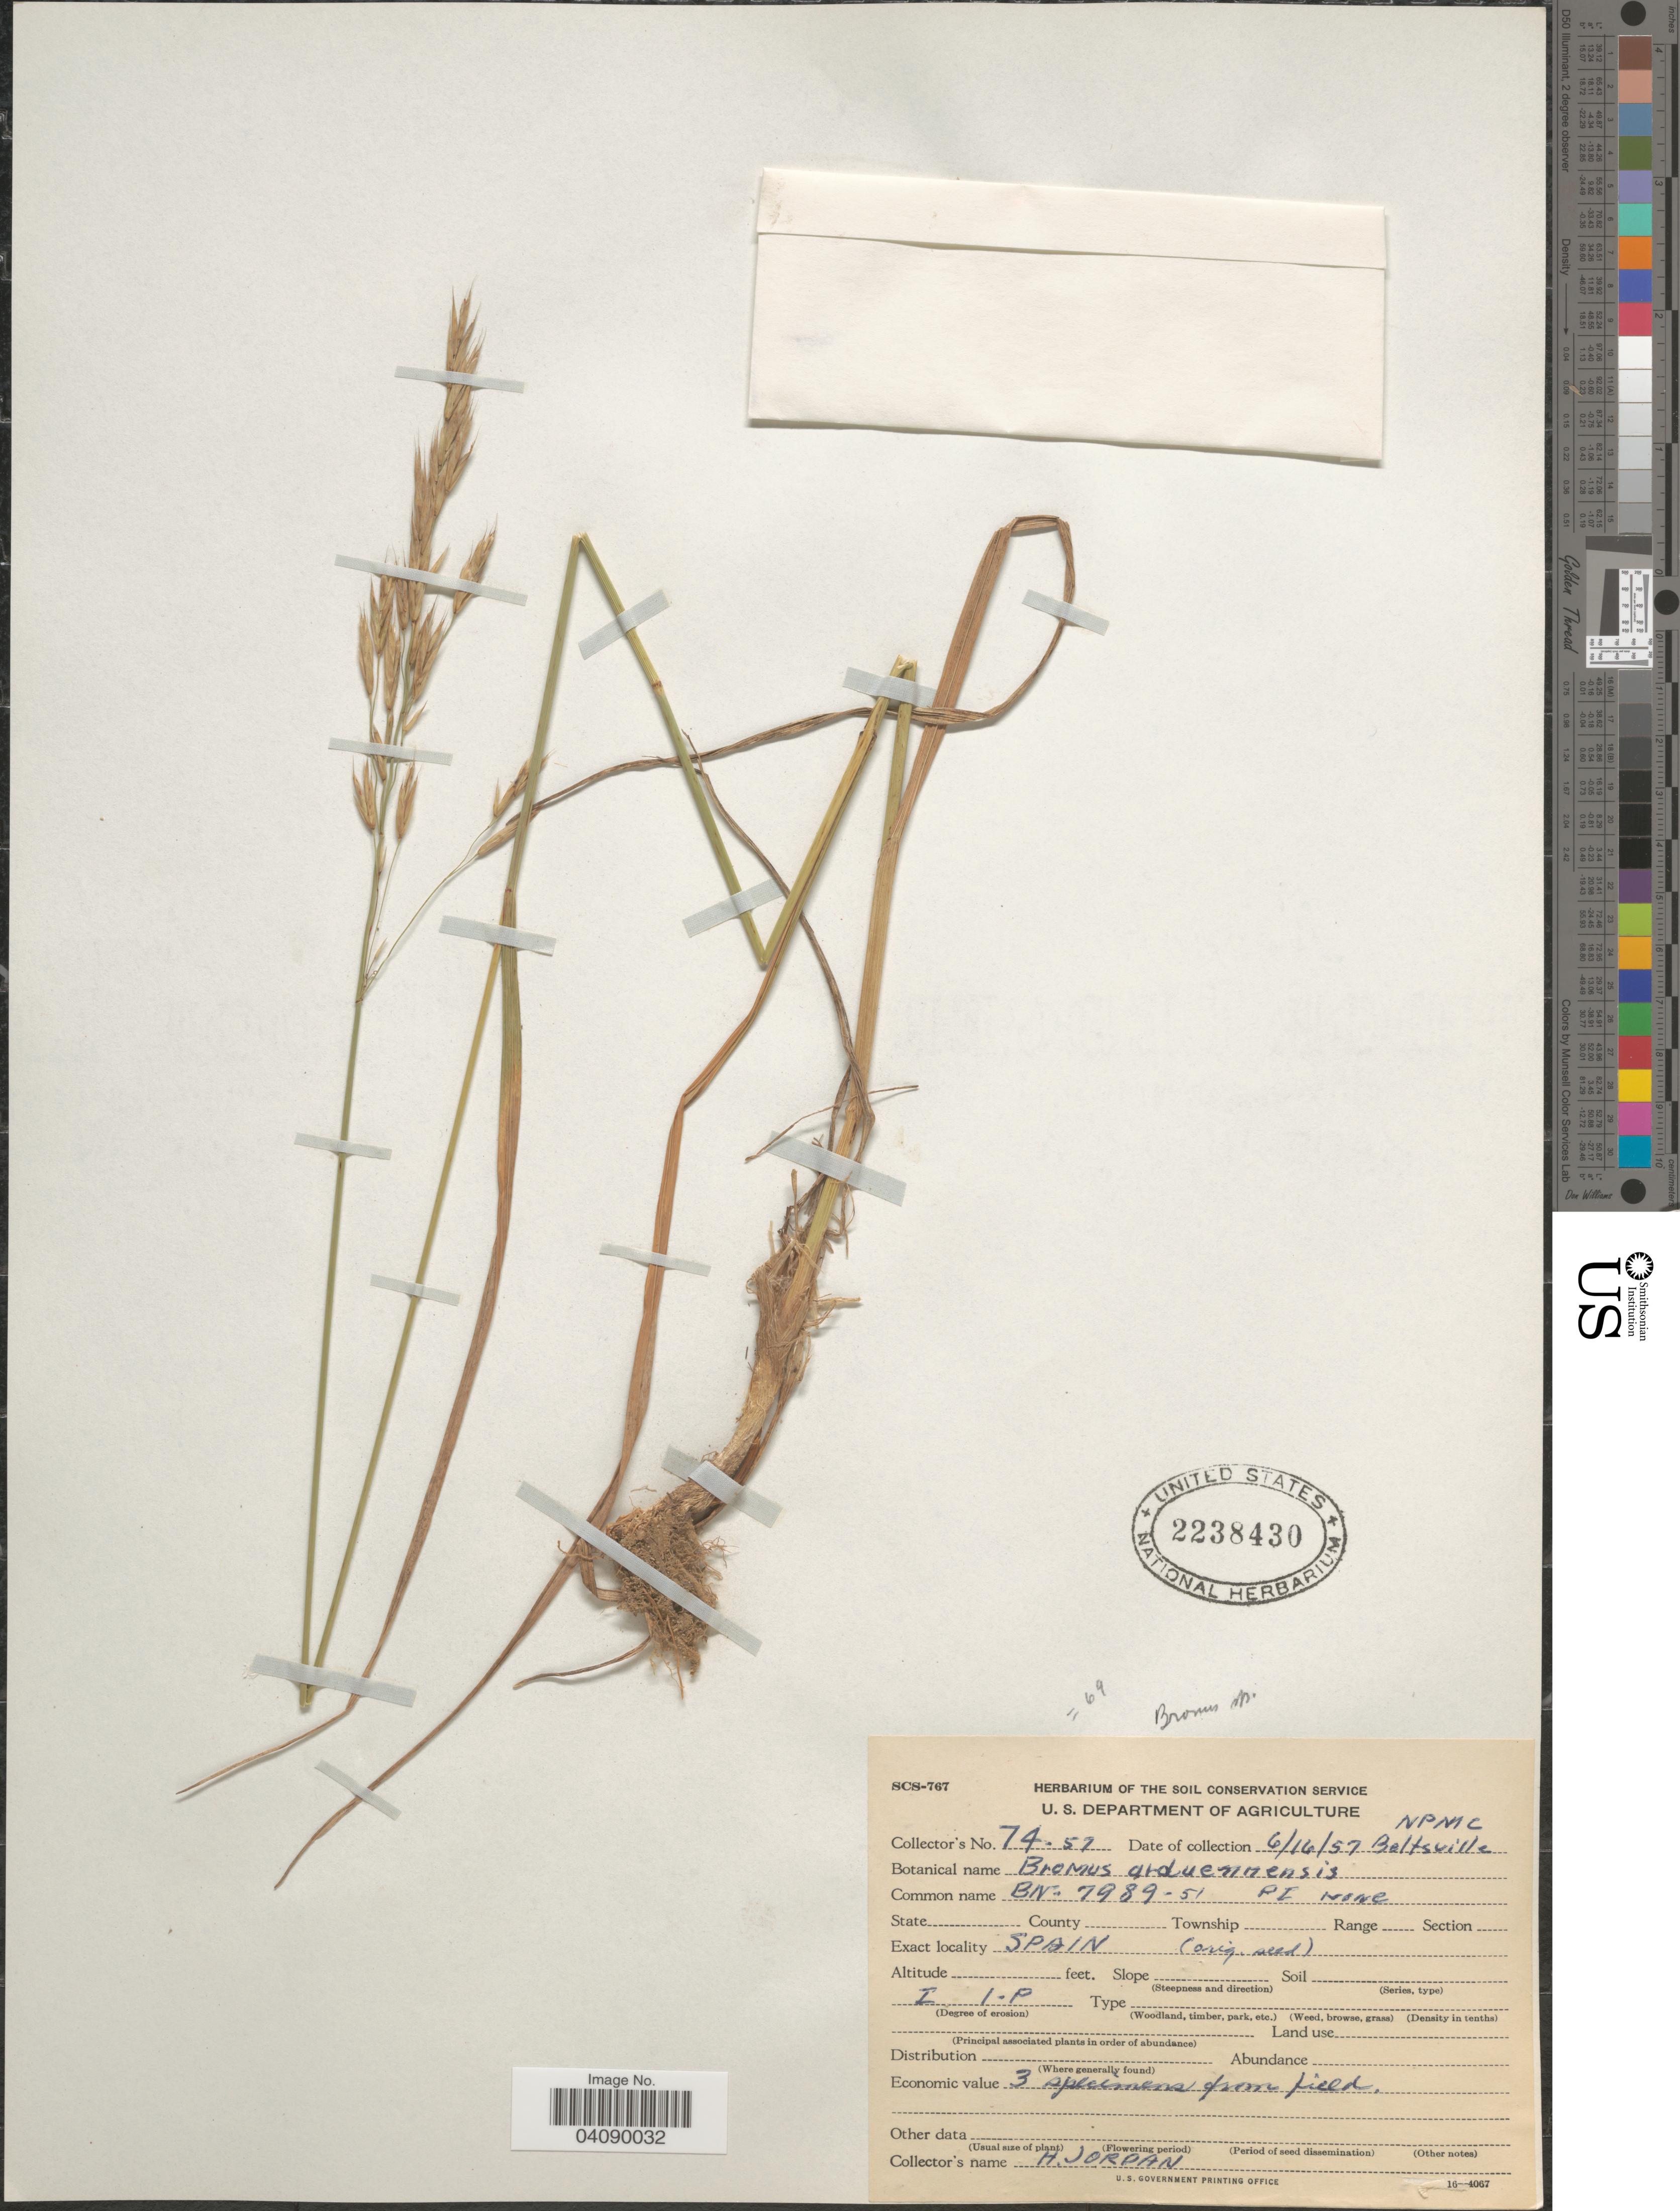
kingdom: Plantae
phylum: Tracheophyta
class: Liliopsida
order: Poales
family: Poaceae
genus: Bromus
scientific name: Bromus sp.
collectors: H. Jordan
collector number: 74-57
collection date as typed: Transcribed d/m/y: 16/6/57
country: United States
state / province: Maryland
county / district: Prince George's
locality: NPMC Beltsville.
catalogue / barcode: US 2238430